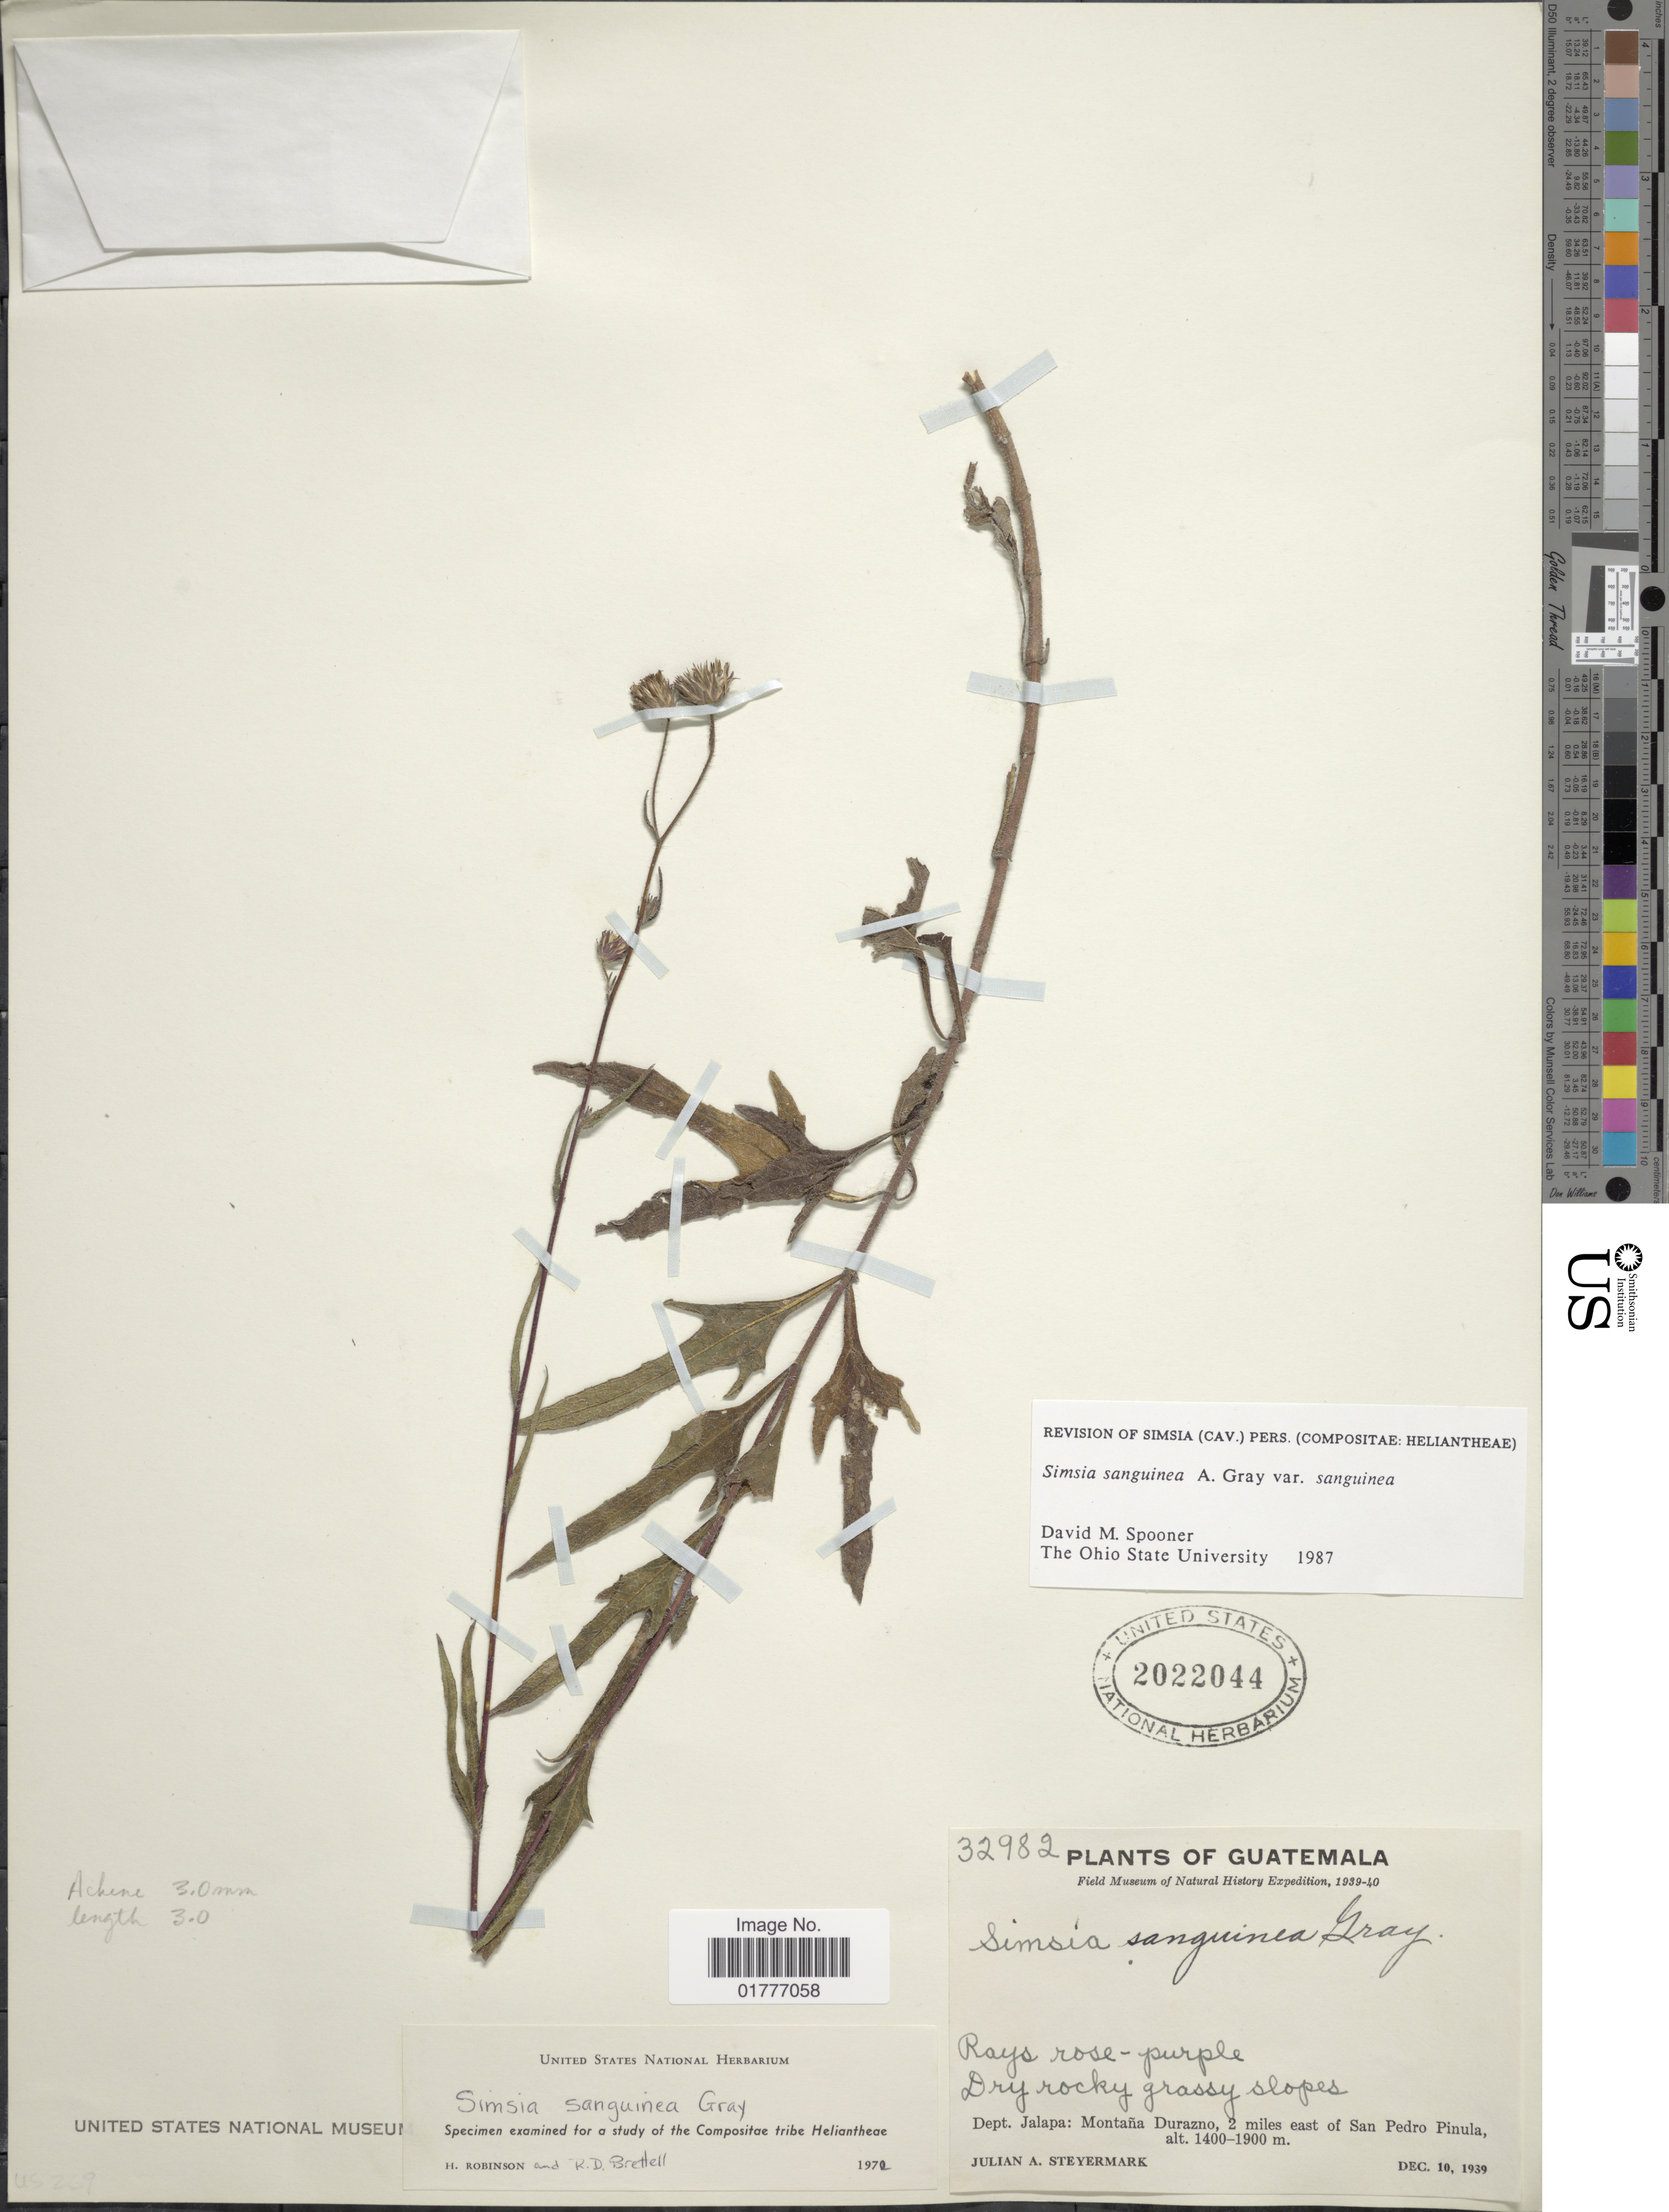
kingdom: Plantae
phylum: Tracheophyta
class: Magnoliopsida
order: Asterales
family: Asteraceae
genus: Simsia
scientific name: Simsia sanguinea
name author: A. Gray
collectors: J. Steyermark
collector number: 32982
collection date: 1939-12-10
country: Guatemala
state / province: Jalapa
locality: Montaña Durazno, 2 miles east of San Pedro Pinula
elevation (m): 1400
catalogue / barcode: US 2022044